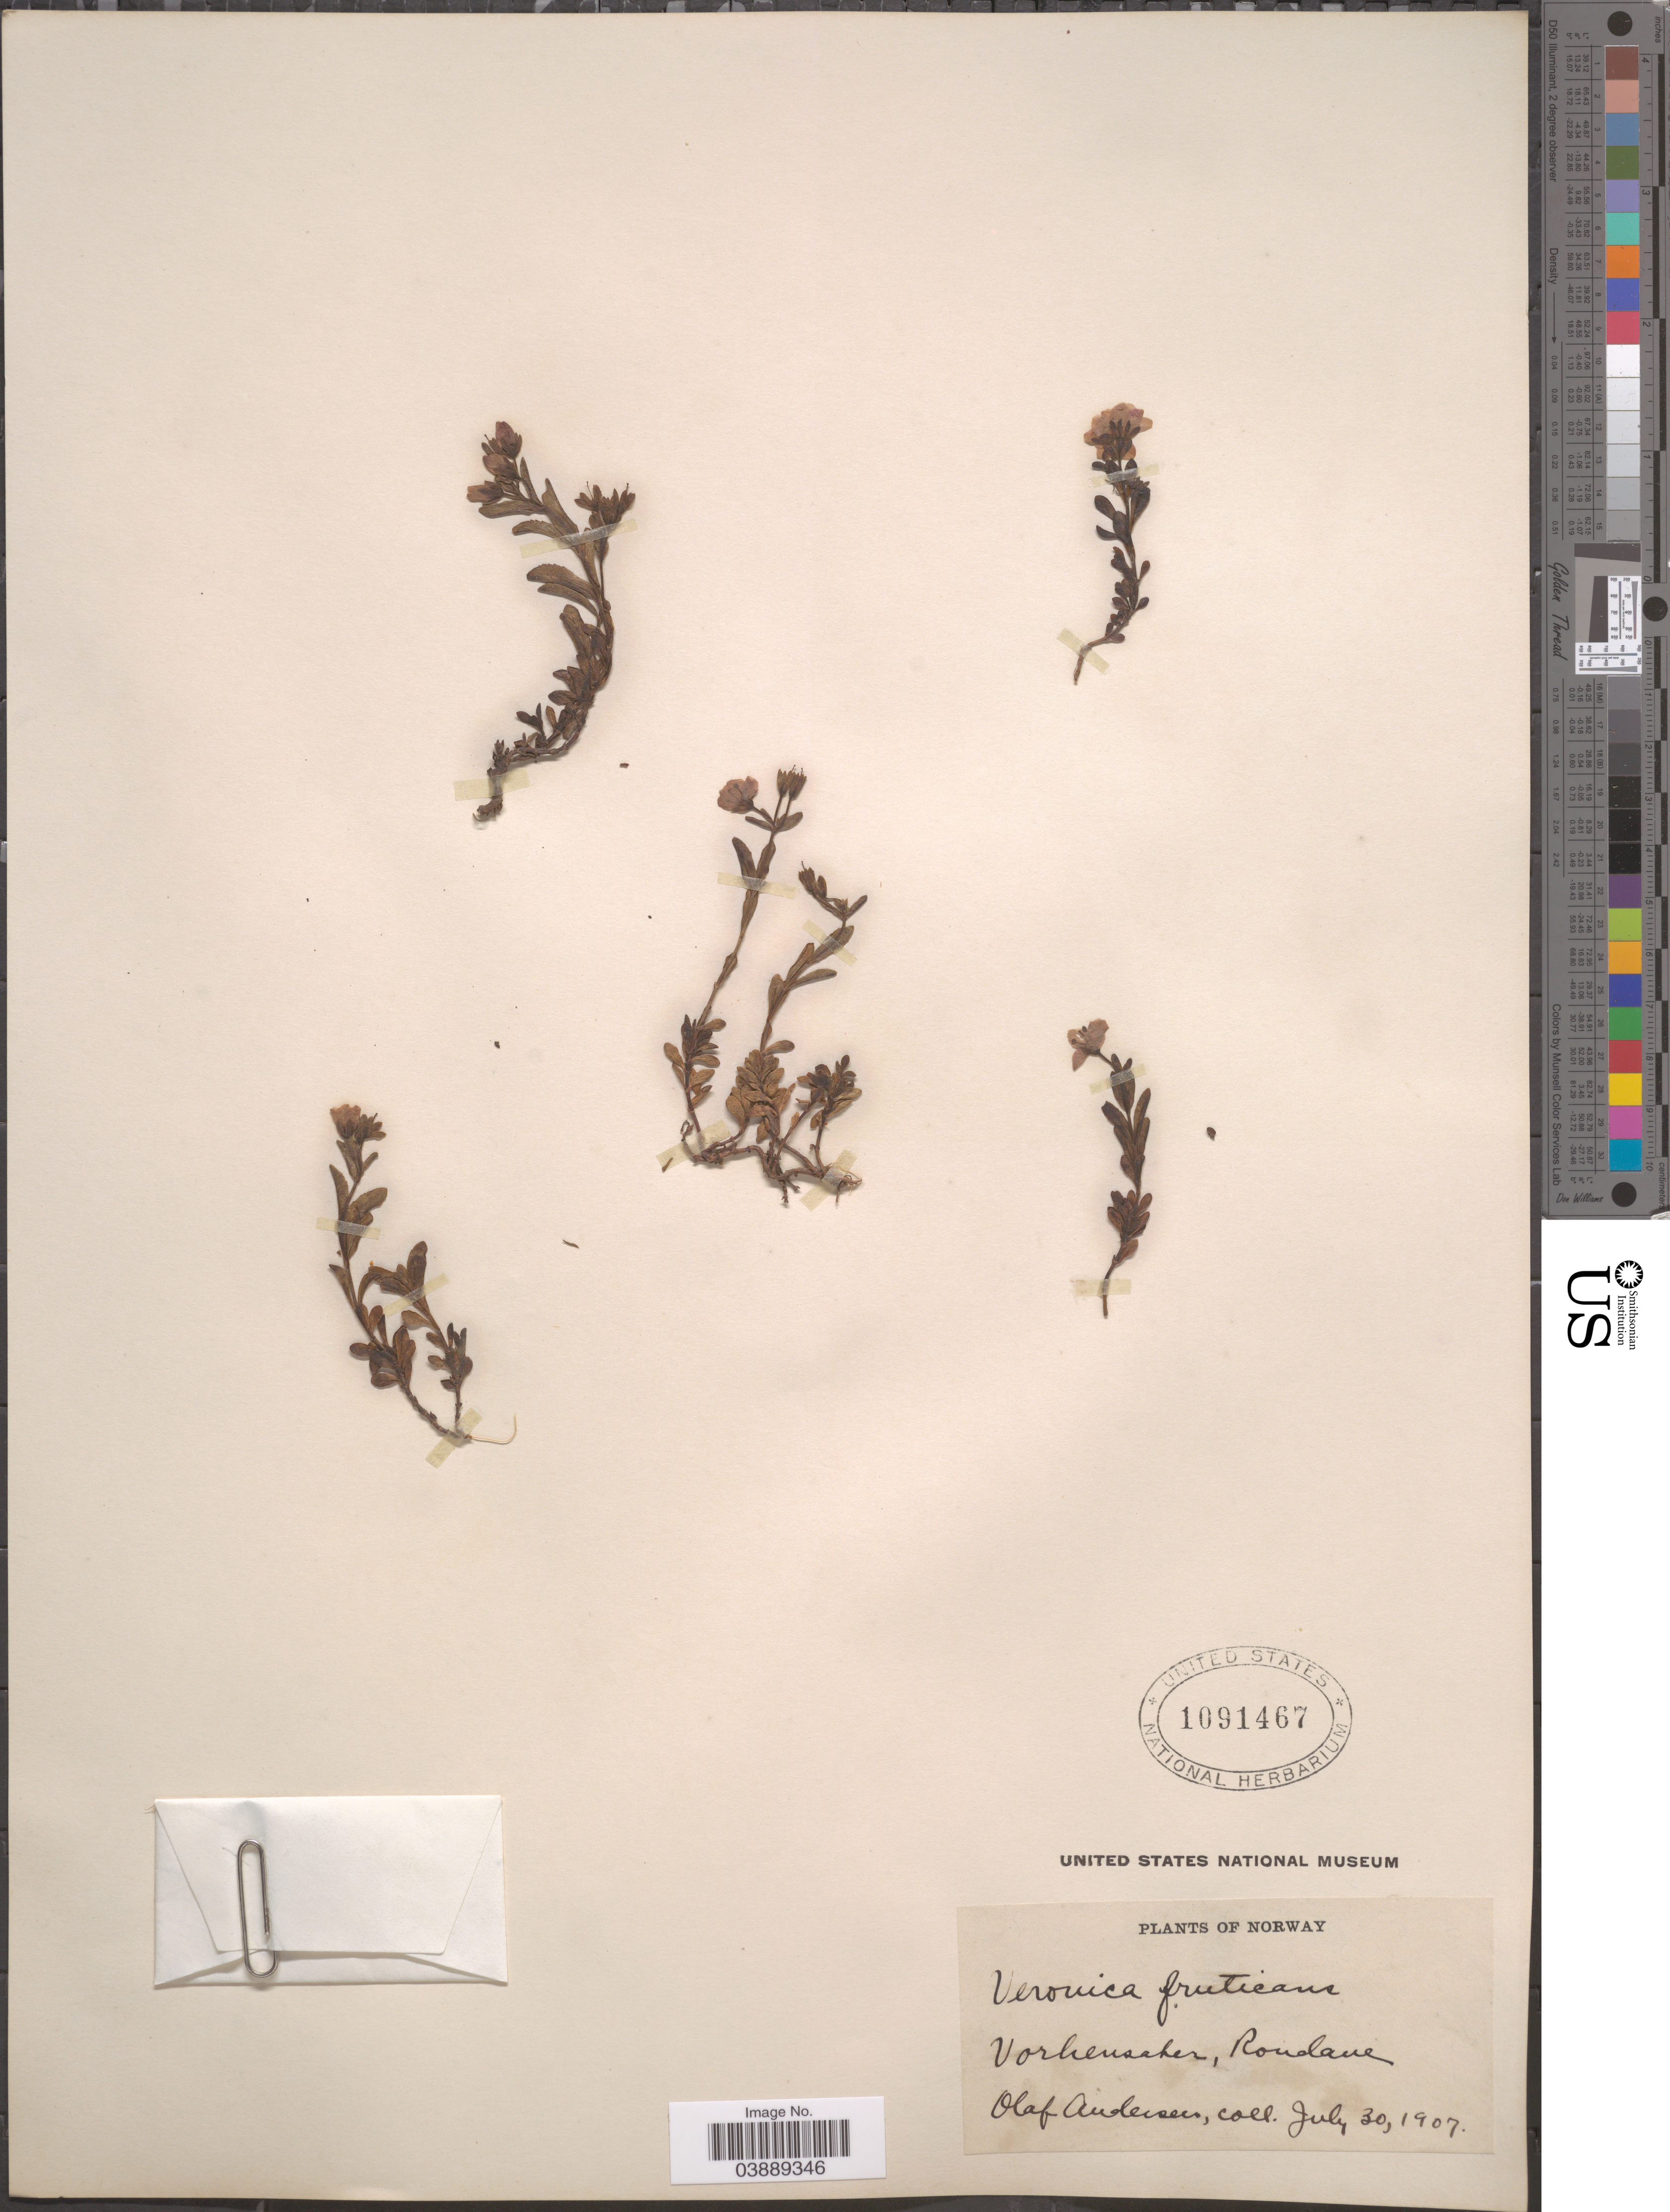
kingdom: Plantae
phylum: Tracheophyta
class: Magnoliopsida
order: Lamiales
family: Plantaginaceae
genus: Veronica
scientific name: Veronica fruticans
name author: Jacq.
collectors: O. Andersen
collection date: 1907-07-30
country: Norway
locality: Vorhensaher, Rondane.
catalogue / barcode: US 1091467